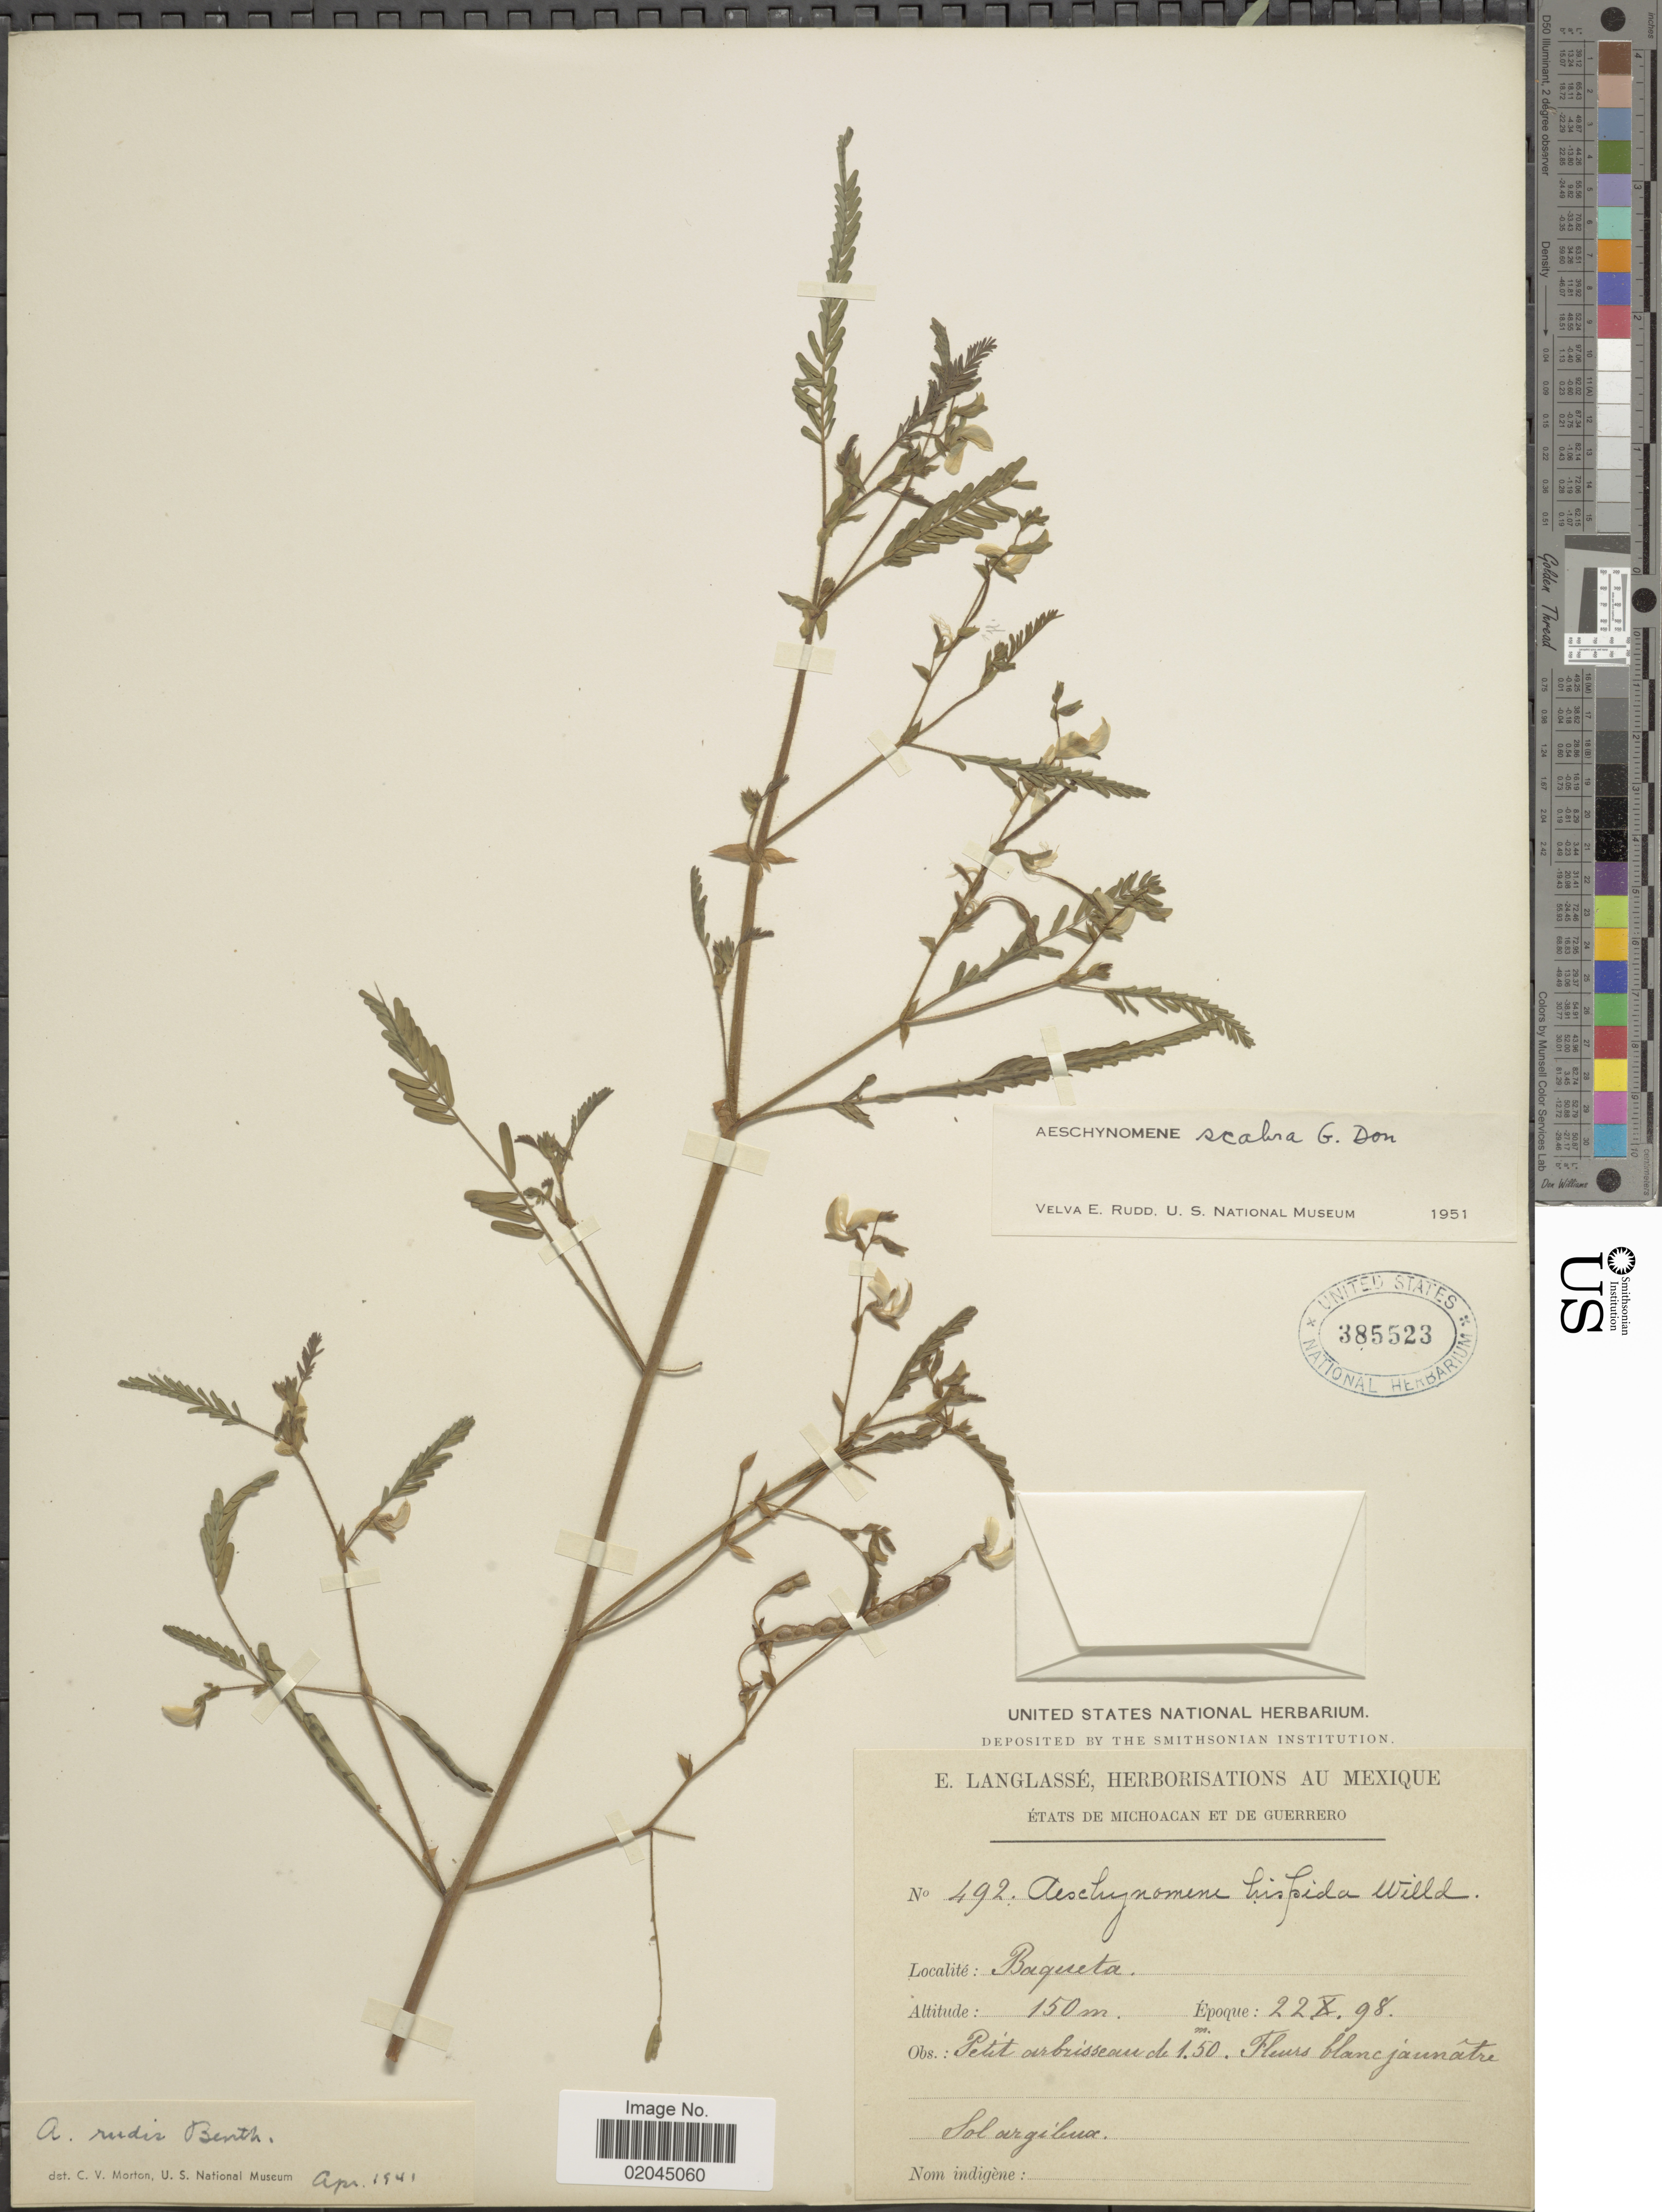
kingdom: Plantae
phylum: Tracheophyta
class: Magnoliopsida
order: Fabales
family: Fabaceae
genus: Aeschynomene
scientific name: Aeschynomene scabra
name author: G. Don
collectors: E. Langlassé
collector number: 492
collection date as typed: Transcribed d/m/y: 22/10/98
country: Mexico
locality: Etats de Michoacan et de Guerrero, Boquete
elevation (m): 150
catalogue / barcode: US 385523